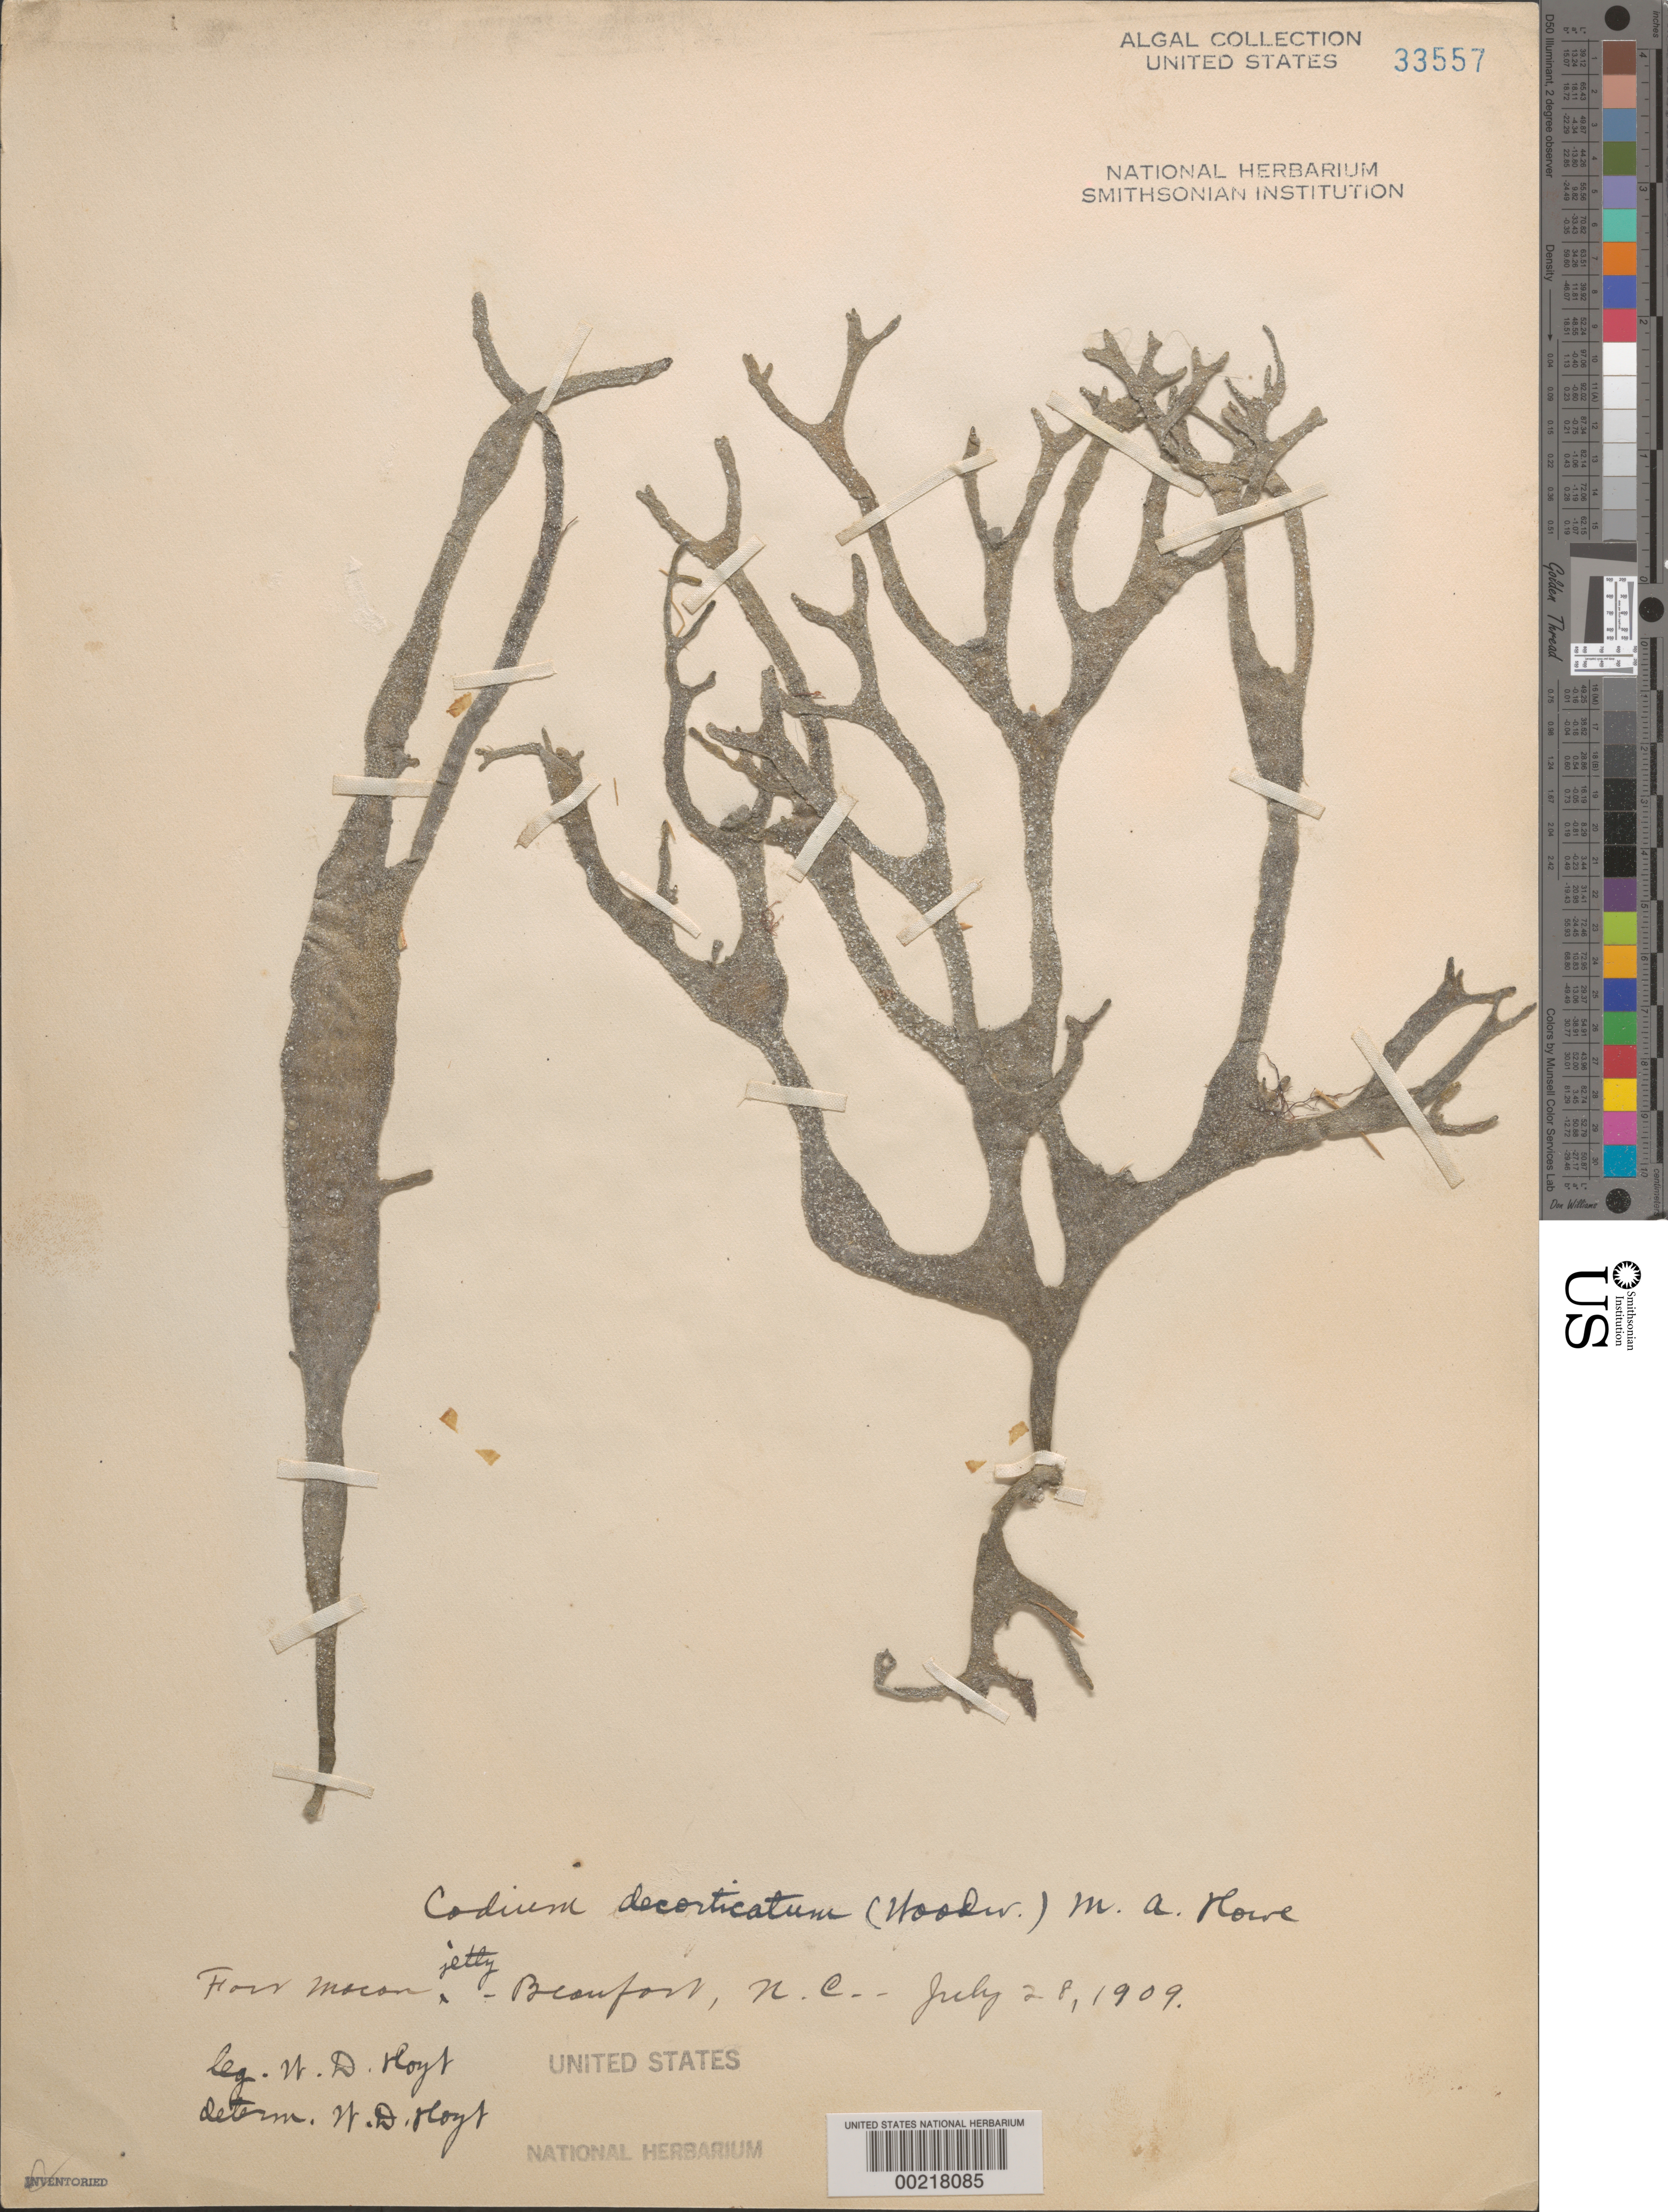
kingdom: Plantae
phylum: Chlorophyta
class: Ulvophyceae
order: Bryopsidales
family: Codiaceae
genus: Codium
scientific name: Codium decorticatum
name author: (Woodw.) M. Howe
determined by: Hoyt, W. D.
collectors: W. D. Hoyt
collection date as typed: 28 Jul 1909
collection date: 1909-07-28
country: United States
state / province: North Carolina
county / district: Carteret County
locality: Beaufort, Fort Macon jetty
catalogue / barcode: US 33557